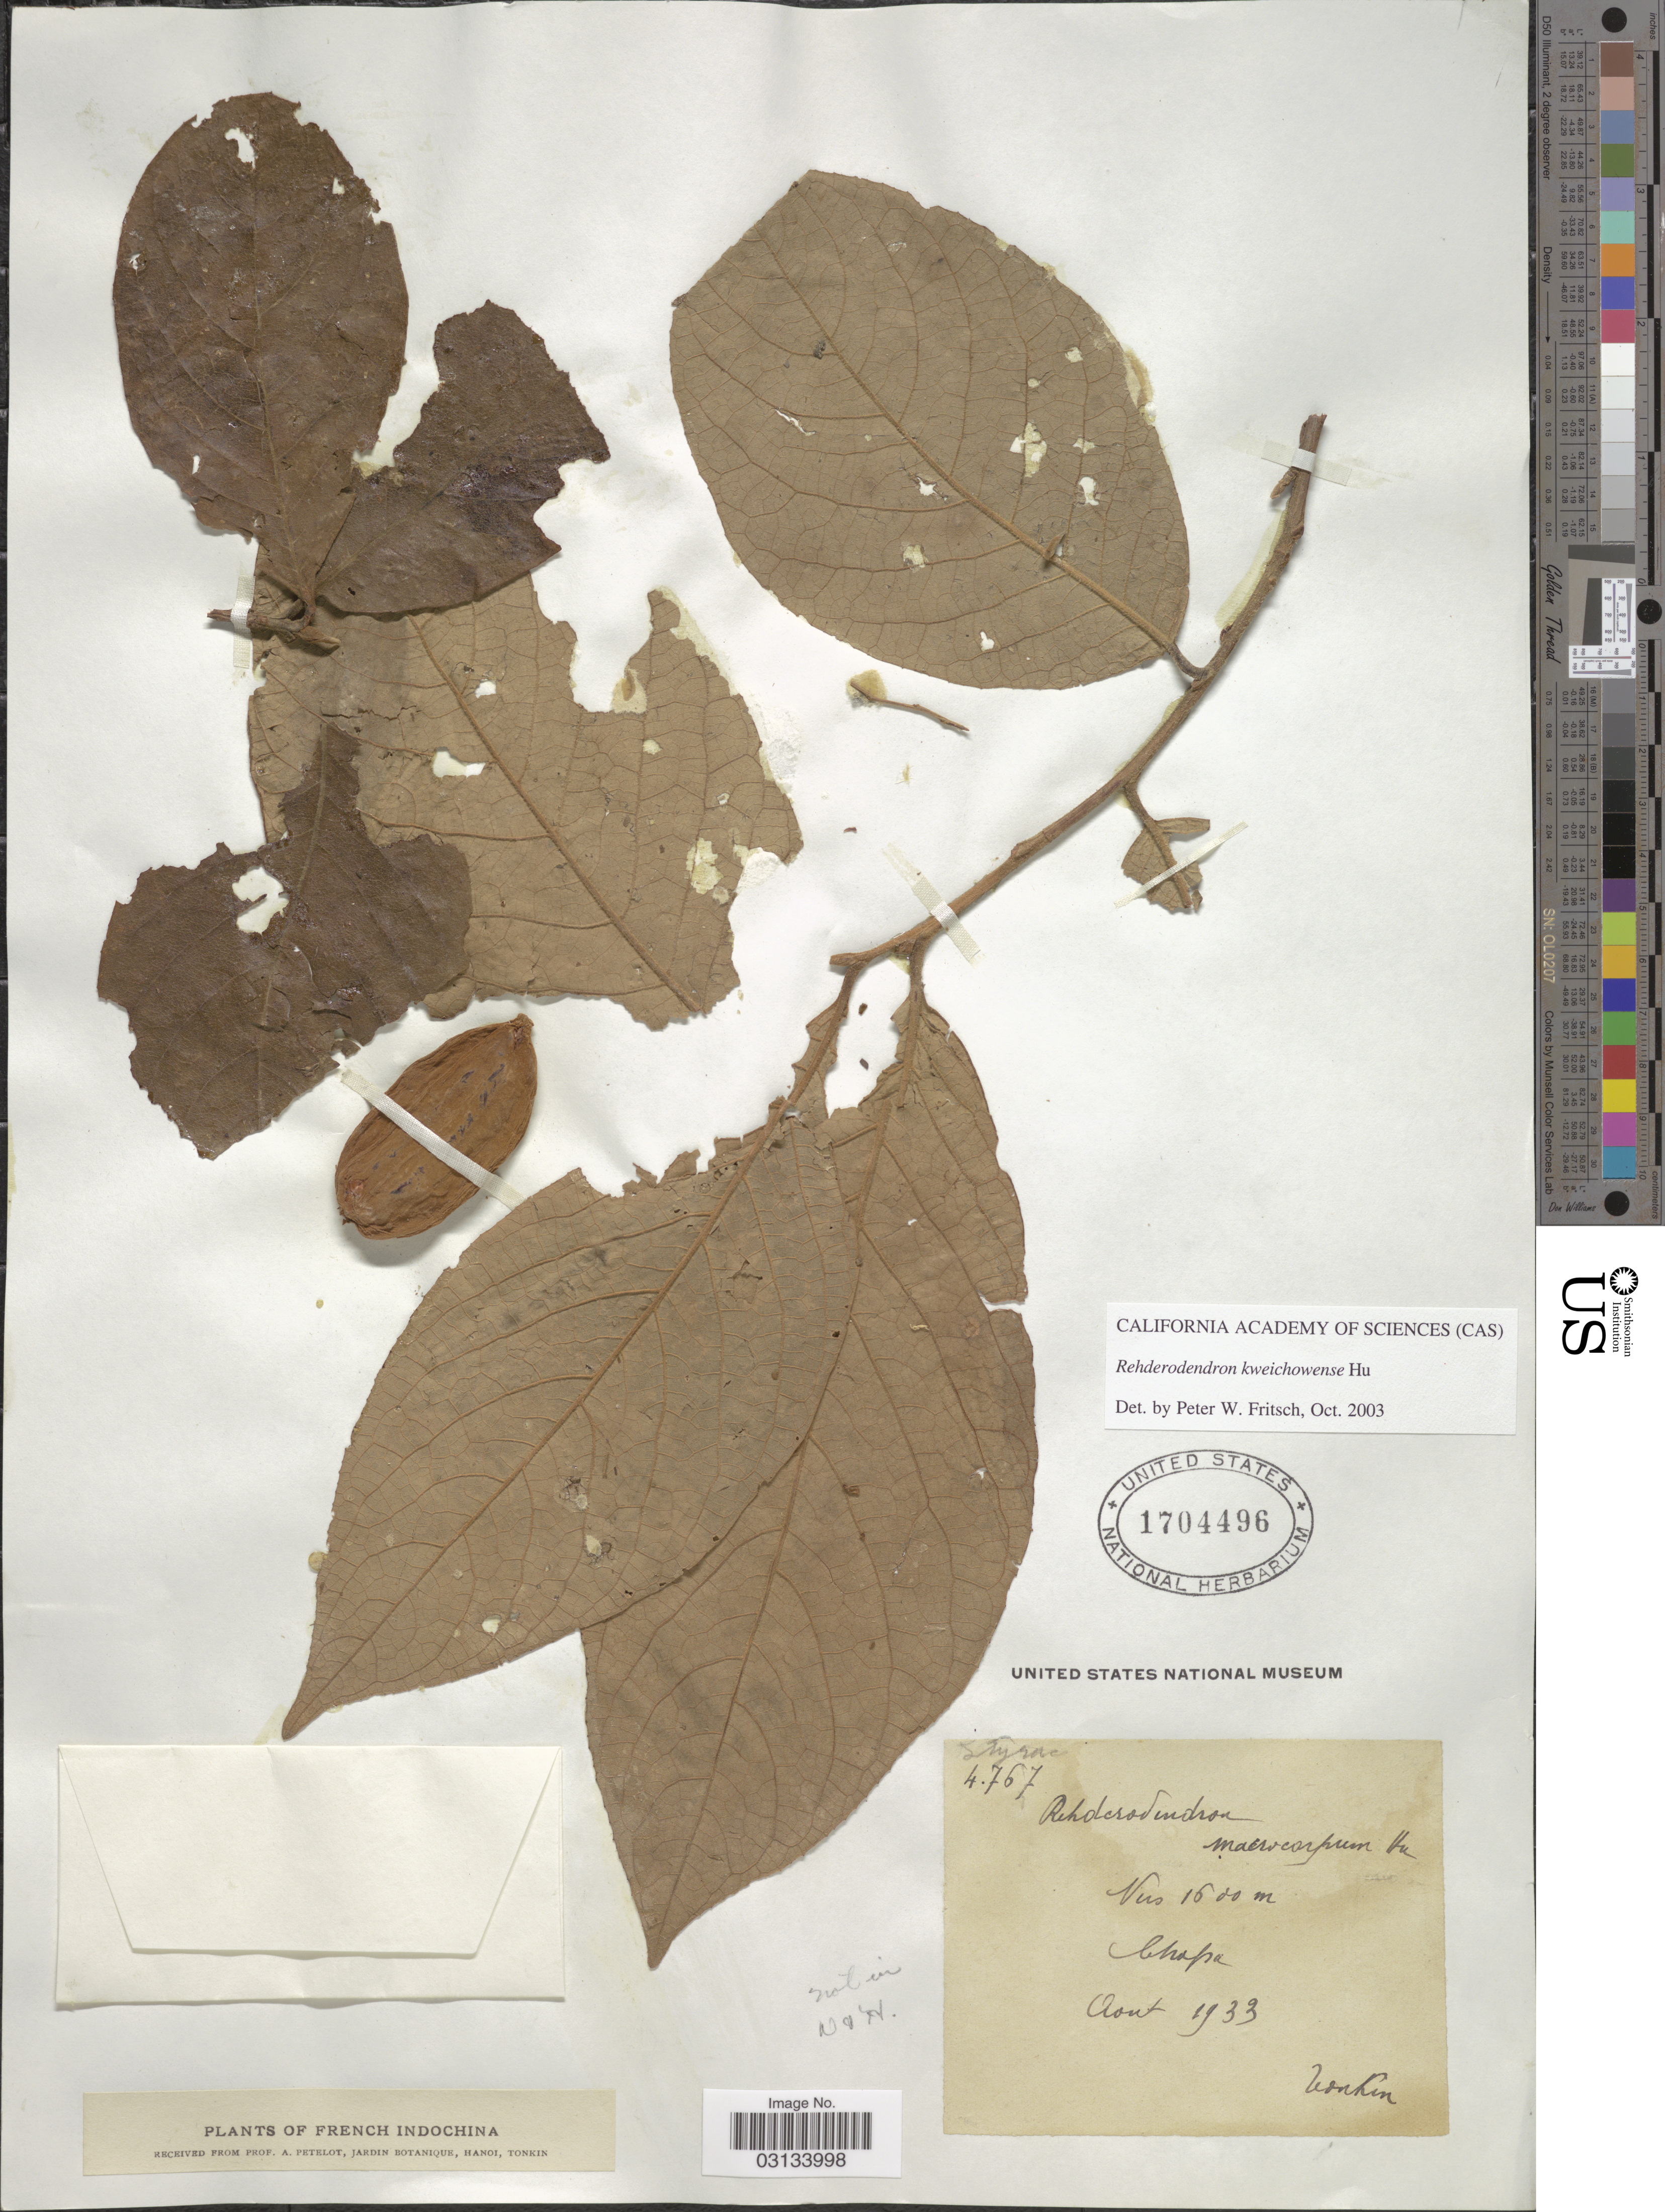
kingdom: Plantae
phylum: Tracheophyta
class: Magnoliopsida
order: Ericales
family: Styracaceae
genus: Rehderodendron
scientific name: Rehderodendron kweichowense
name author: Hu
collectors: A. Petelot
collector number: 4767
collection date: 1933-08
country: Vietnam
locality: French Indochina. Chapa.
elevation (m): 1600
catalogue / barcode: US 1704496